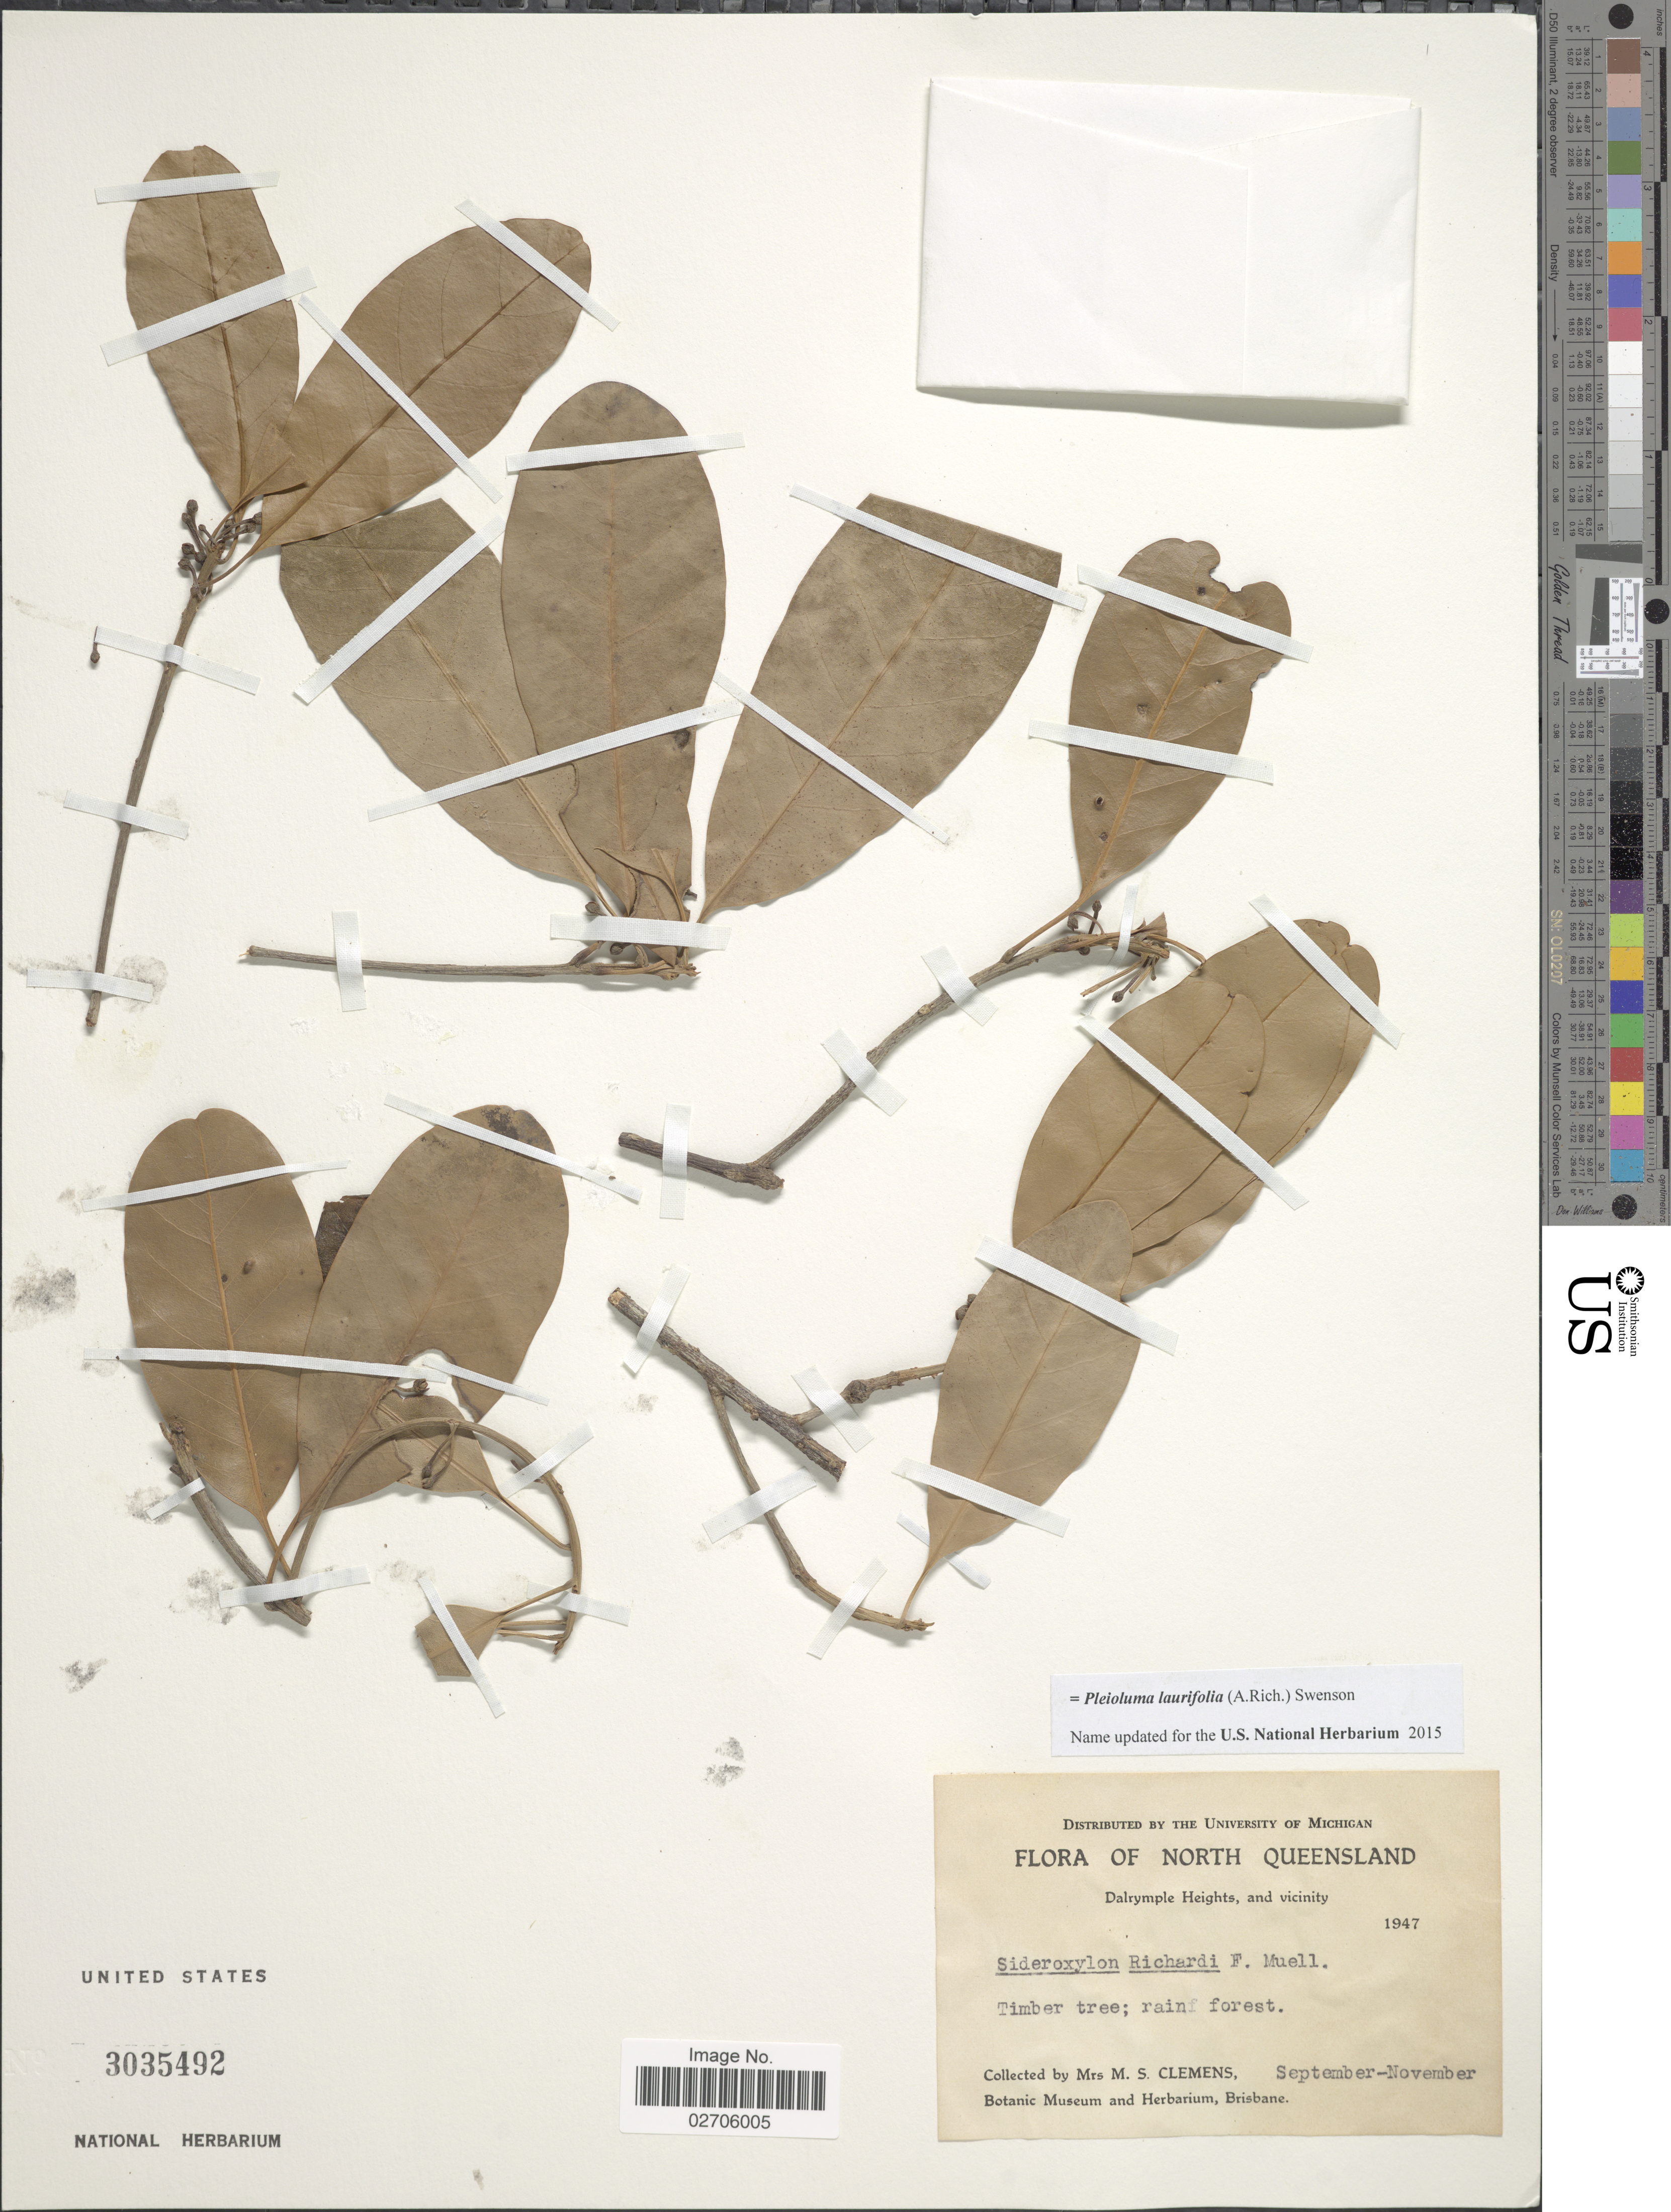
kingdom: Plantae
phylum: Tracheophyta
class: Magnoliopsida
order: Ericales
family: Sapotaceae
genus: Pleioluma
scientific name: Pleioluma laurifolia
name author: (A. Rich.) Swenson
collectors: M. S. Clemens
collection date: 1947-09/1947-11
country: Australia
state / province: Queensland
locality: North Queensland. Dalrymple Heights, and vicinity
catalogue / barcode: US 3035492